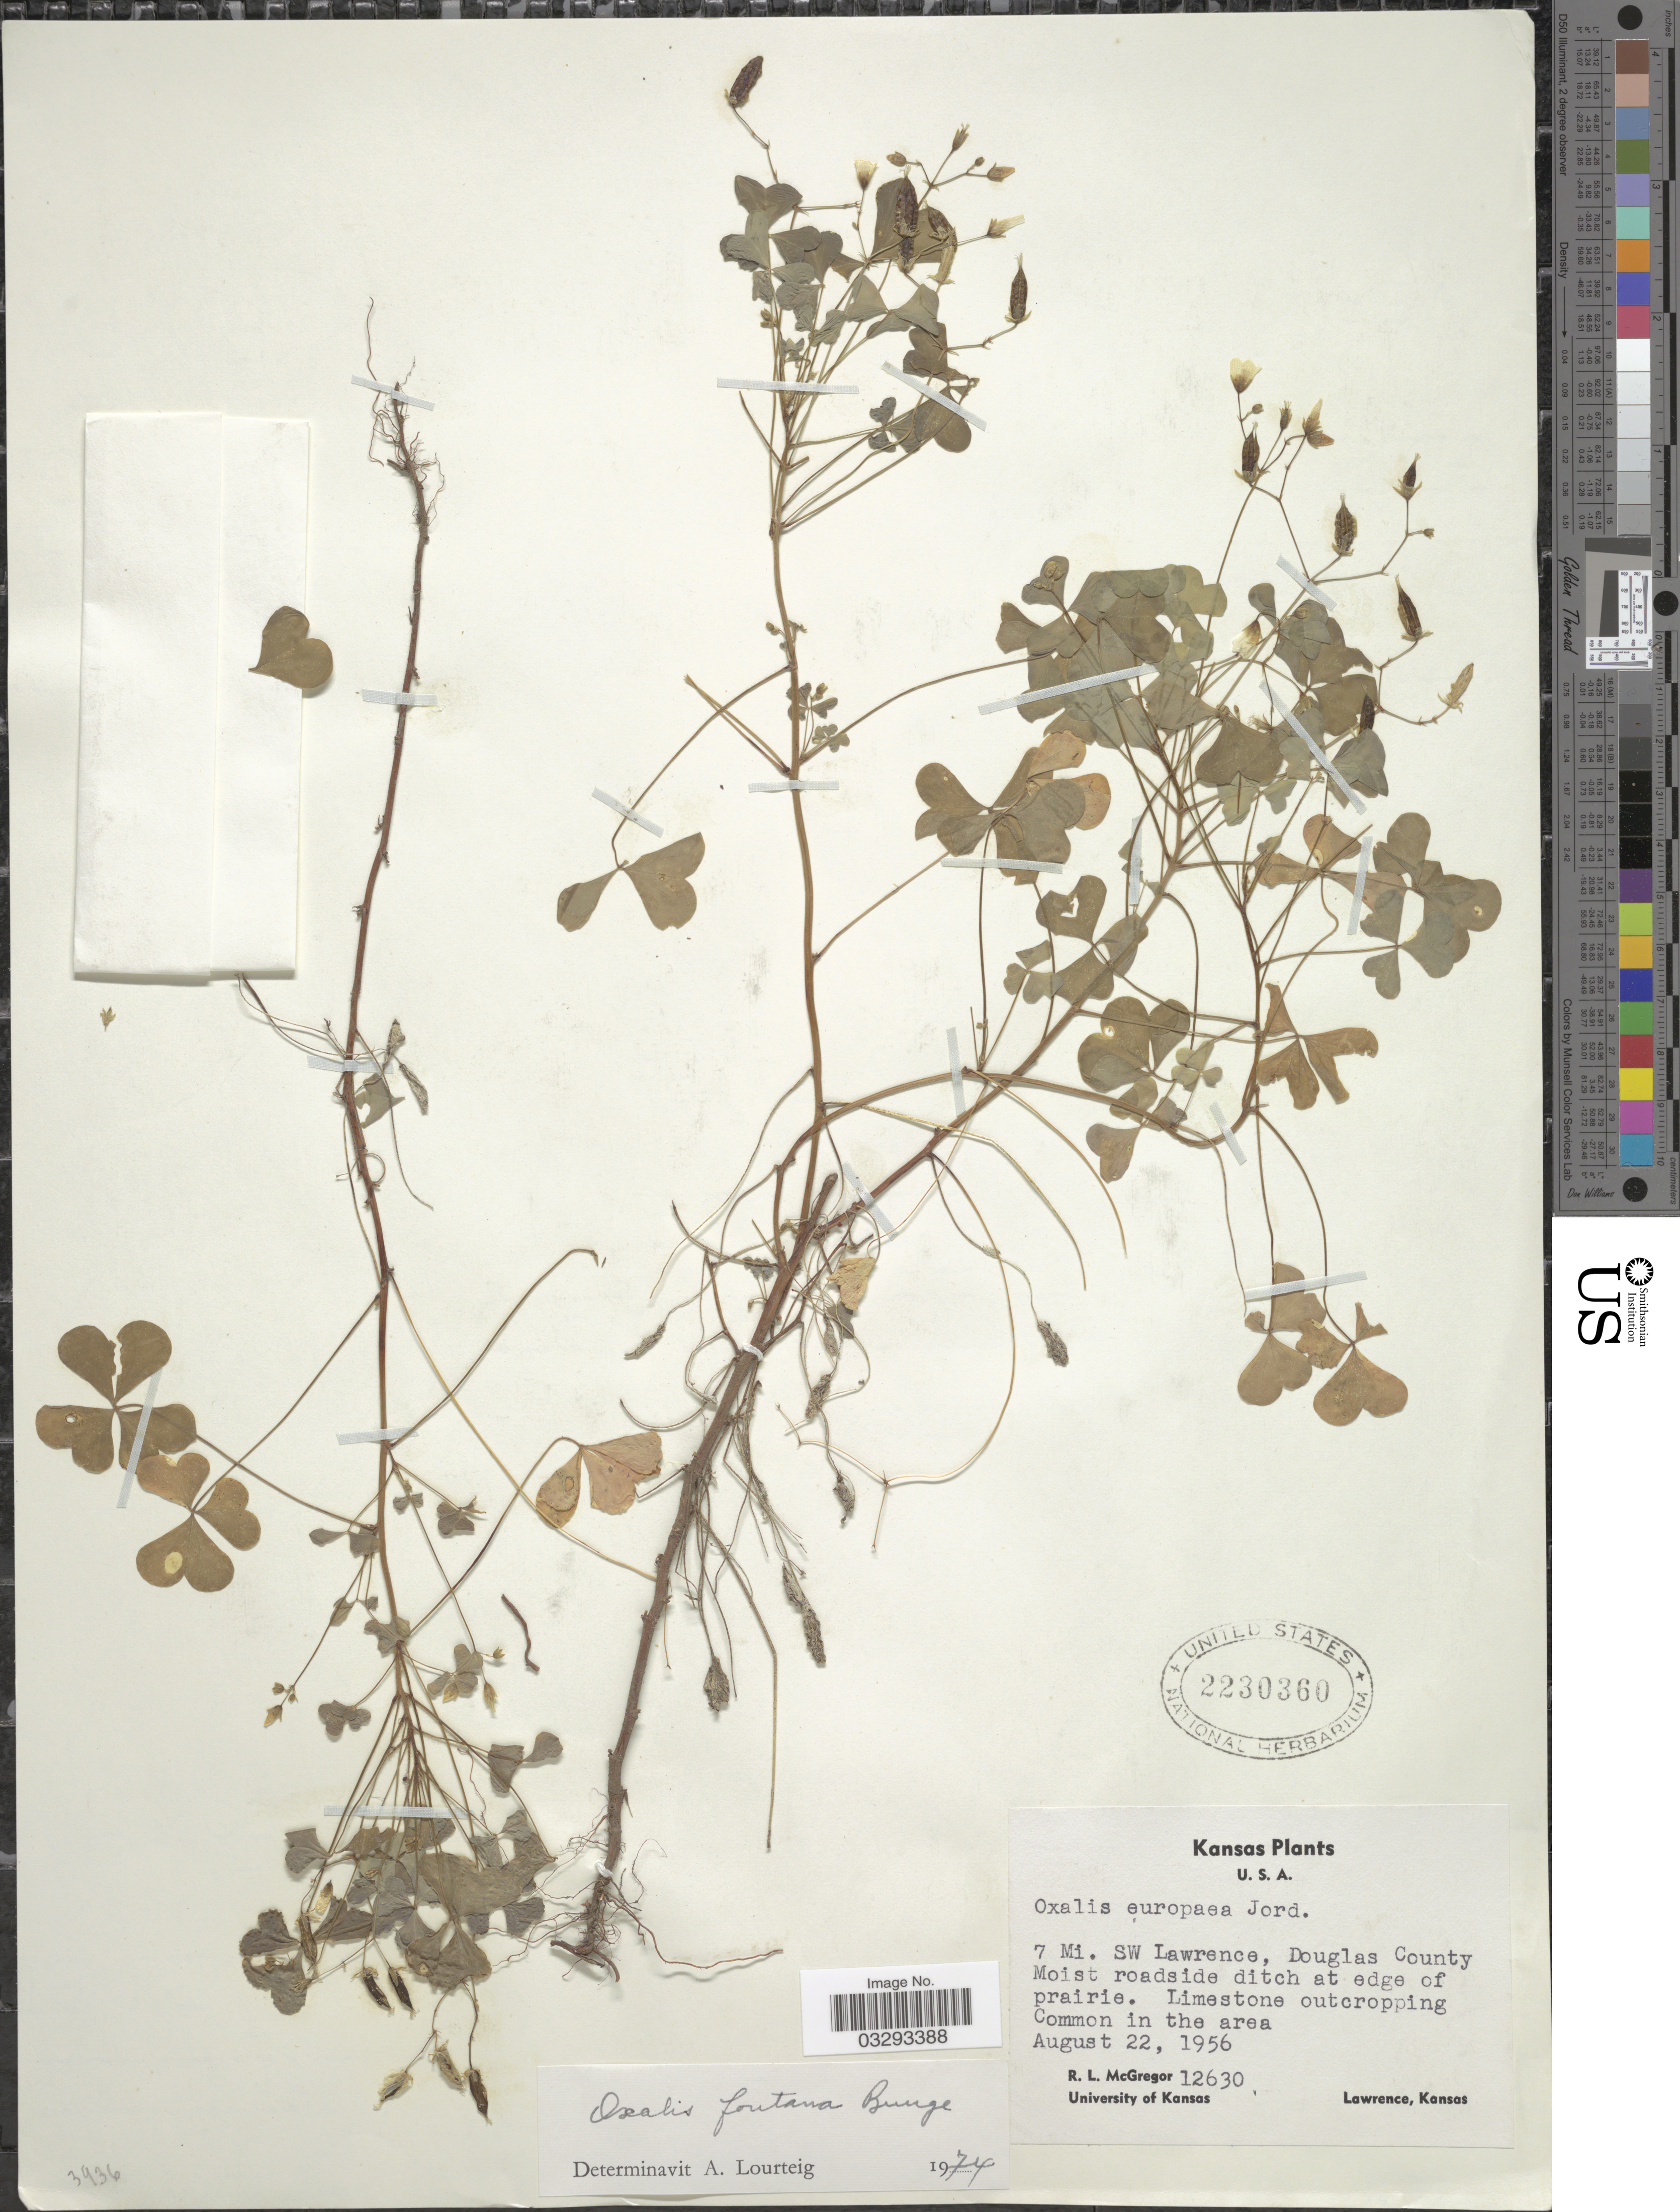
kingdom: Plantae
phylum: Tracheophyta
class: Magnoliopsida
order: Oxalidales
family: Oxalidaceae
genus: Oxalis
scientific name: Oxalis fontana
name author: Bunge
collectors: R. McGregor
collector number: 12630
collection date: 1956-08-22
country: United States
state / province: Kansas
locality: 7 Mi. SW Lawrence, Douglas County.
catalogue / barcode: US 2230360